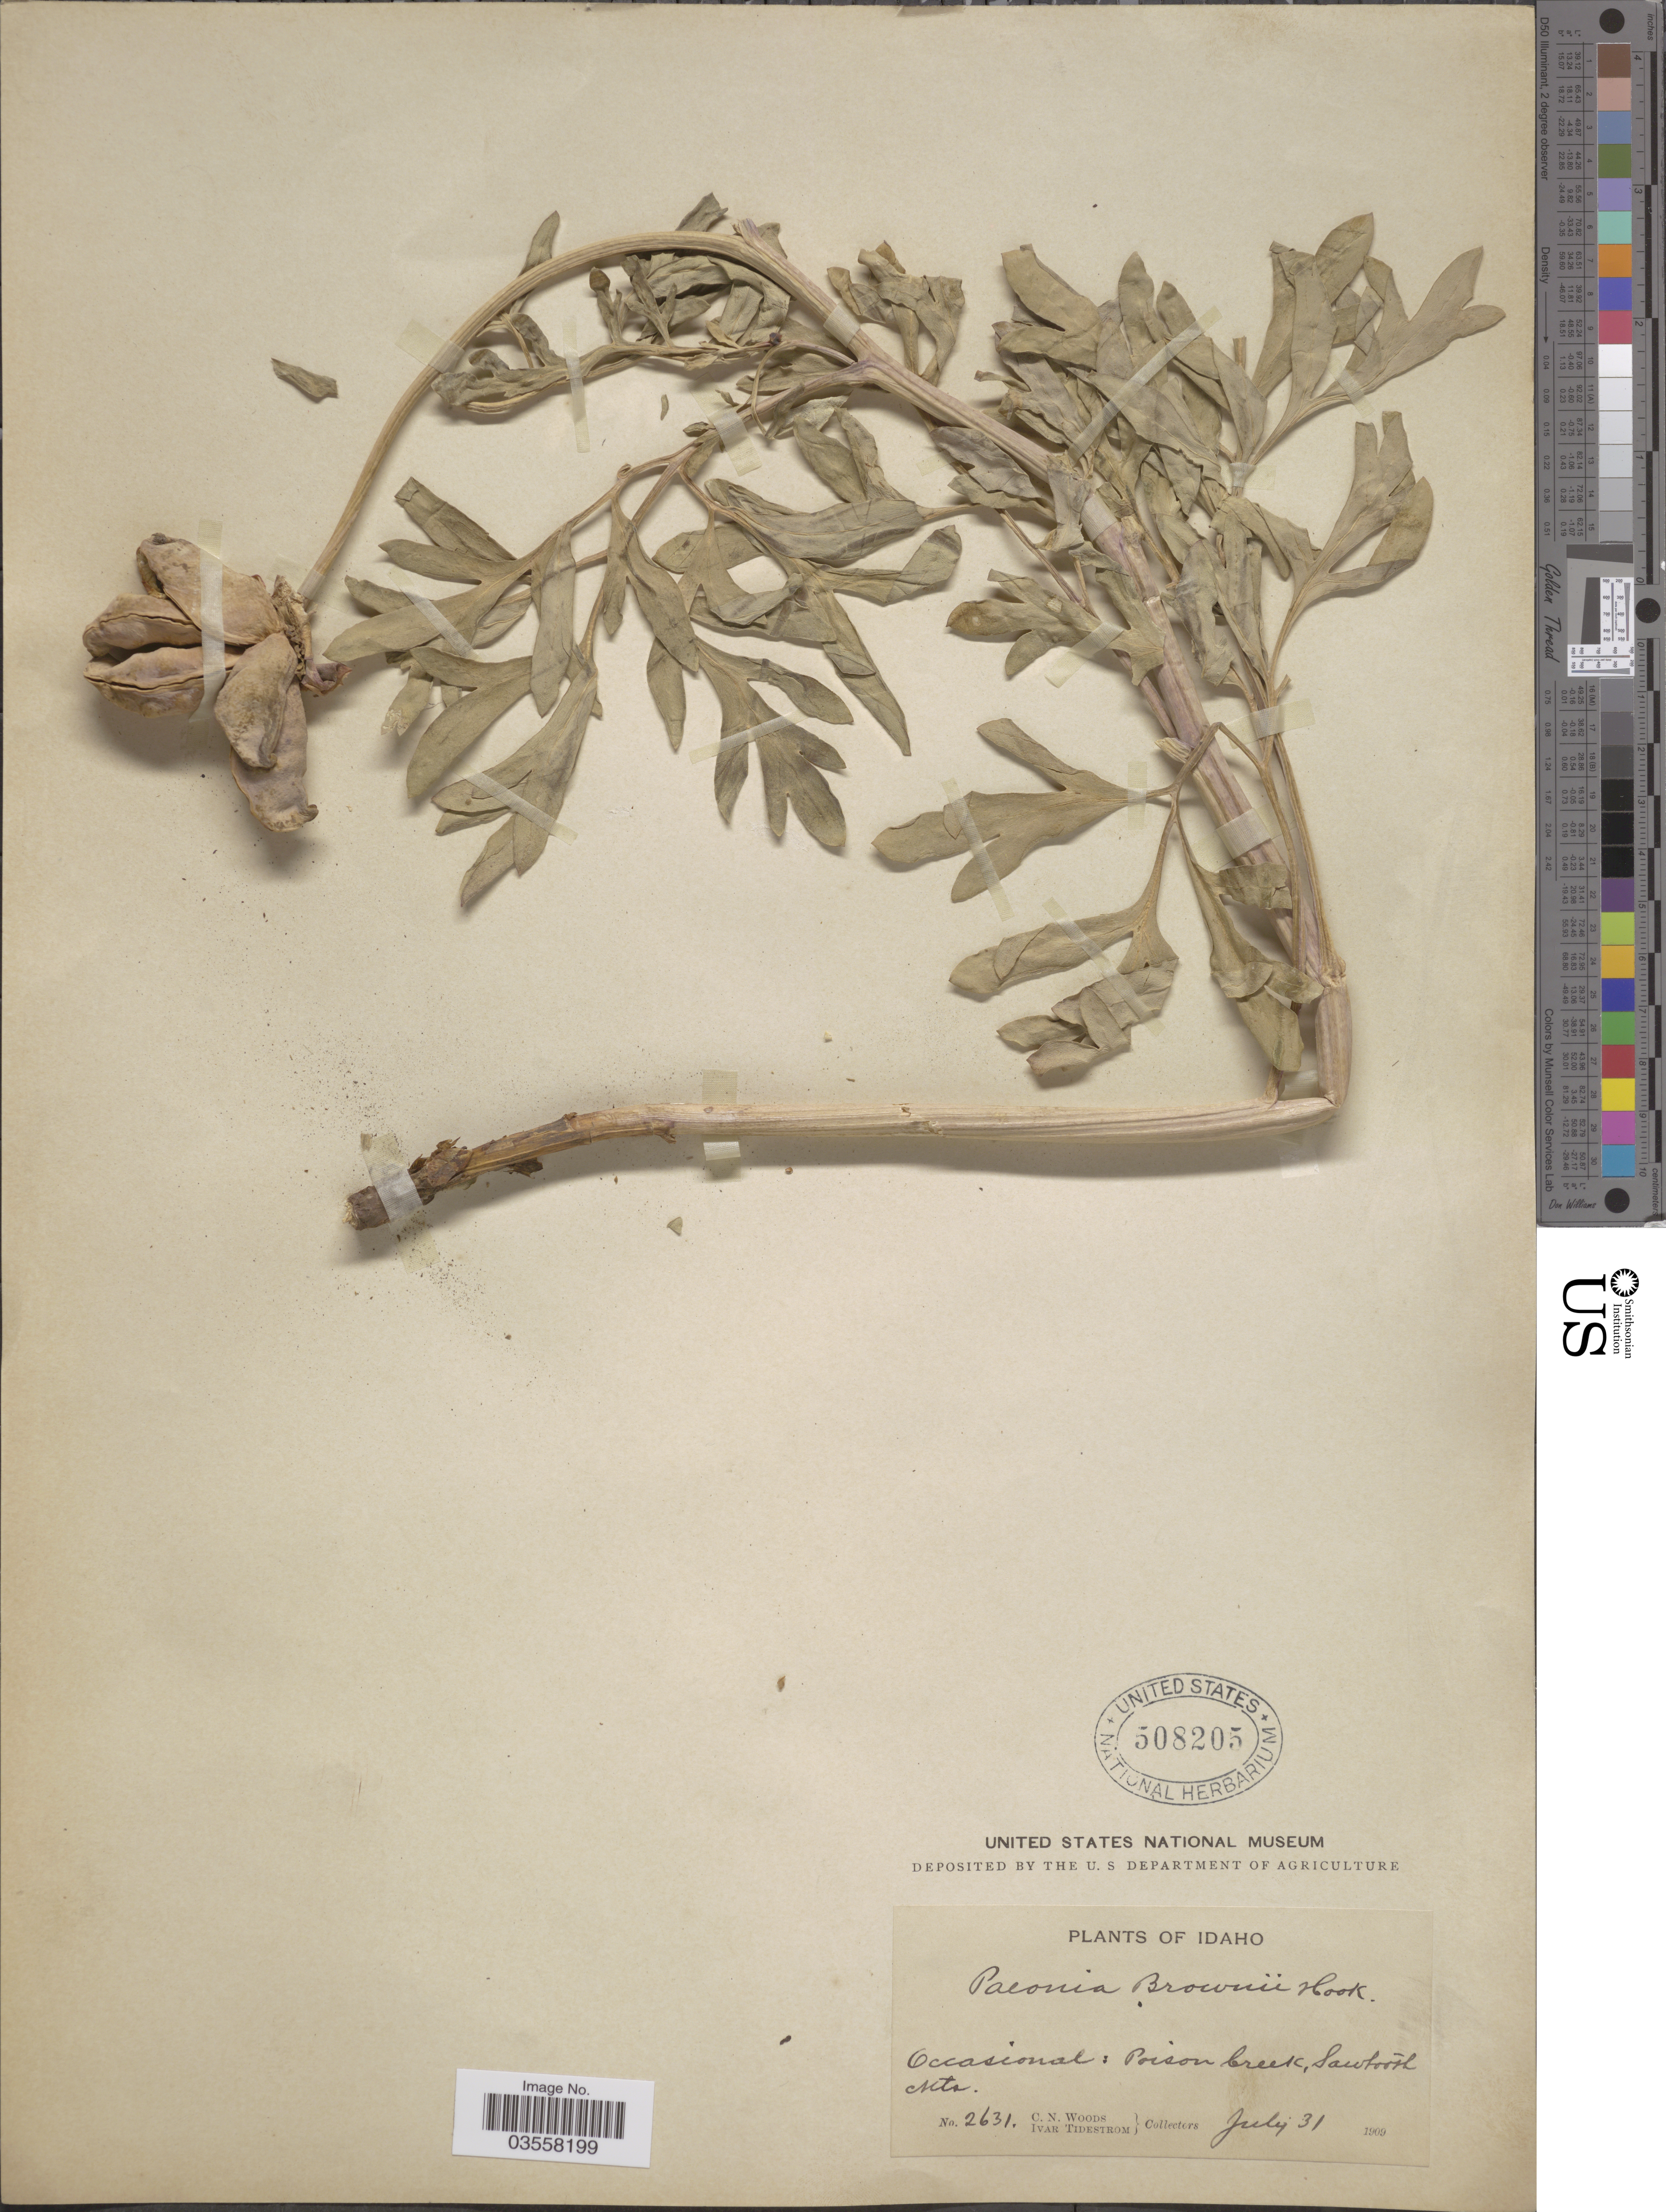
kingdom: Plantae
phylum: Tracheophyta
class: Magnoliopsida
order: Saxifragales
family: Paeoniaceae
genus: Paeonia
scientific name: Paeonia brownii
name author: Douglas ex Hook.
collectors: C. Woods & I. F. Tidestrom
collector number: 2631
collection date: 1909-07-31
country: United States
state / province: Idaho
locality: Occasional: Poison Creek, Sawtooth Mts.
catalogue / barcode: US 508205